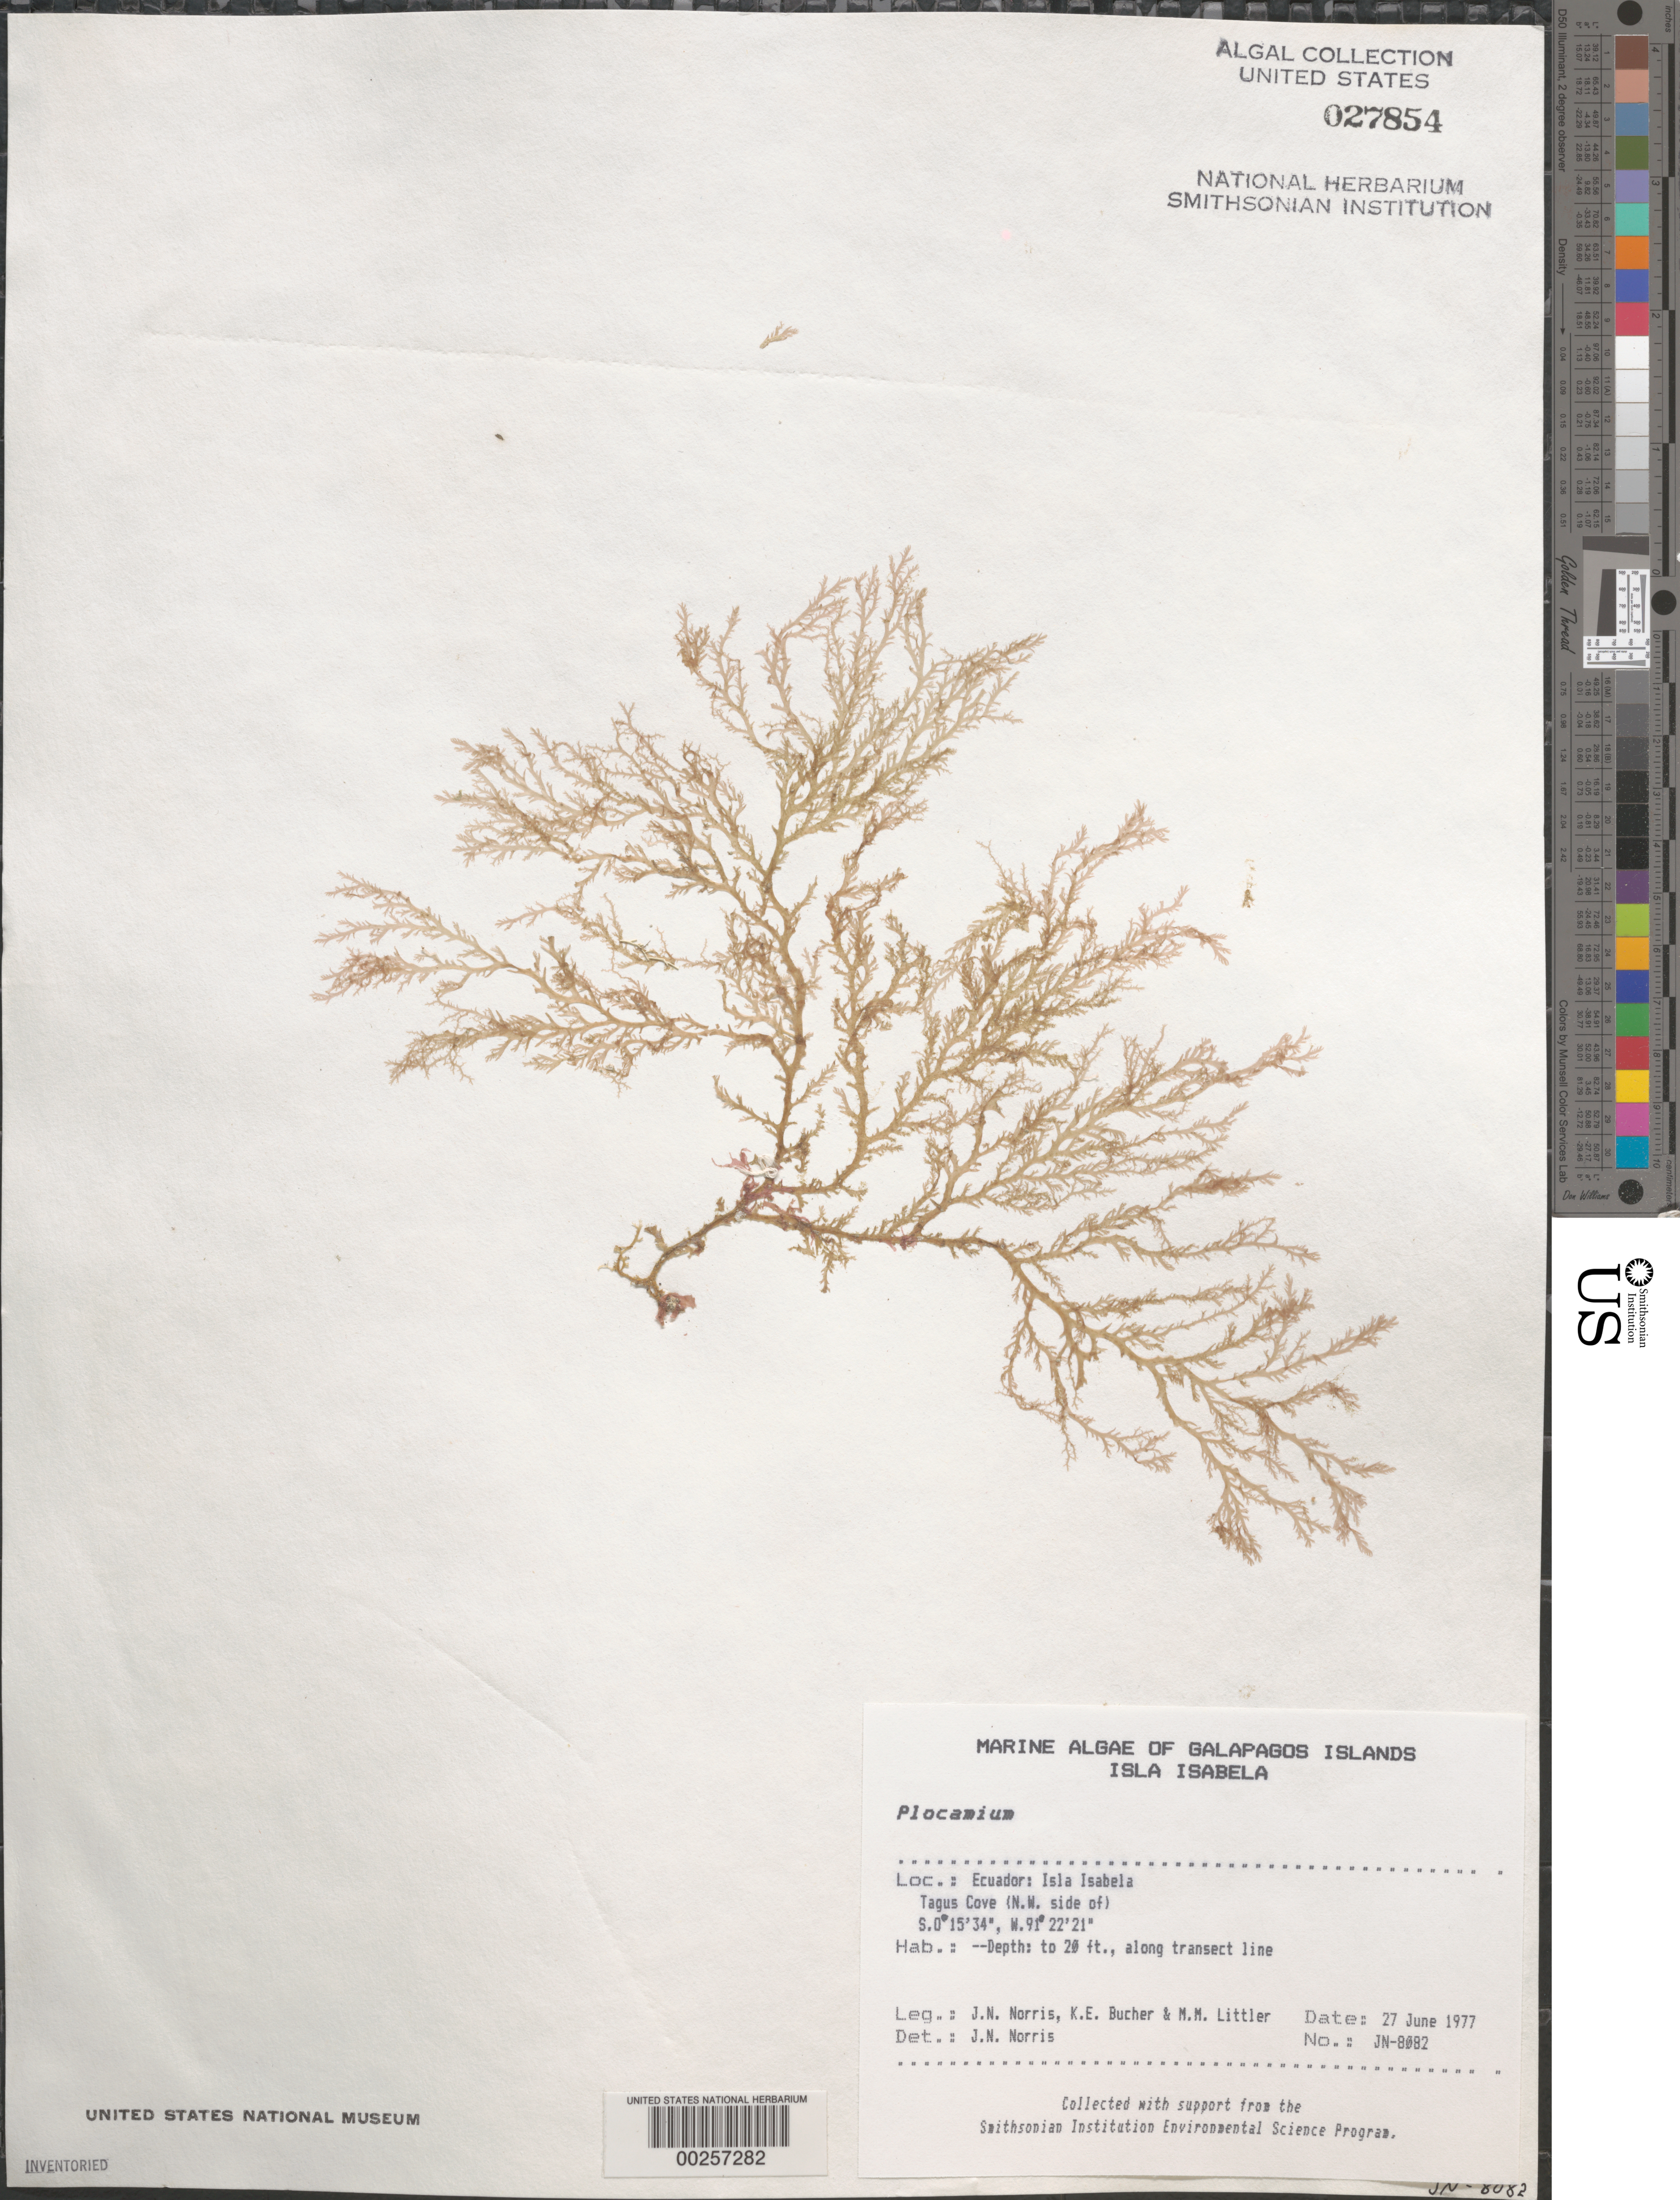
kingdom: Plantae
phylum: Rhodophyta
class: Florideophyceae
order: Plocamiales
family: Plocamiaceae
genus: Plocamium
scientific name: Plocamium sp.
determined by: Norris, James N.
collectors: J. N. Norris, K. E. Bucher & M. M. Littler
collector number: JN-8082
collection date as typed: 27 Jun 1977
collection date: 1977-06-27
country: Ecuador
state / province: Colón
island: Isabela [Albemarle]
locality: Tagus Cove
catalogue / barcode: US 27854